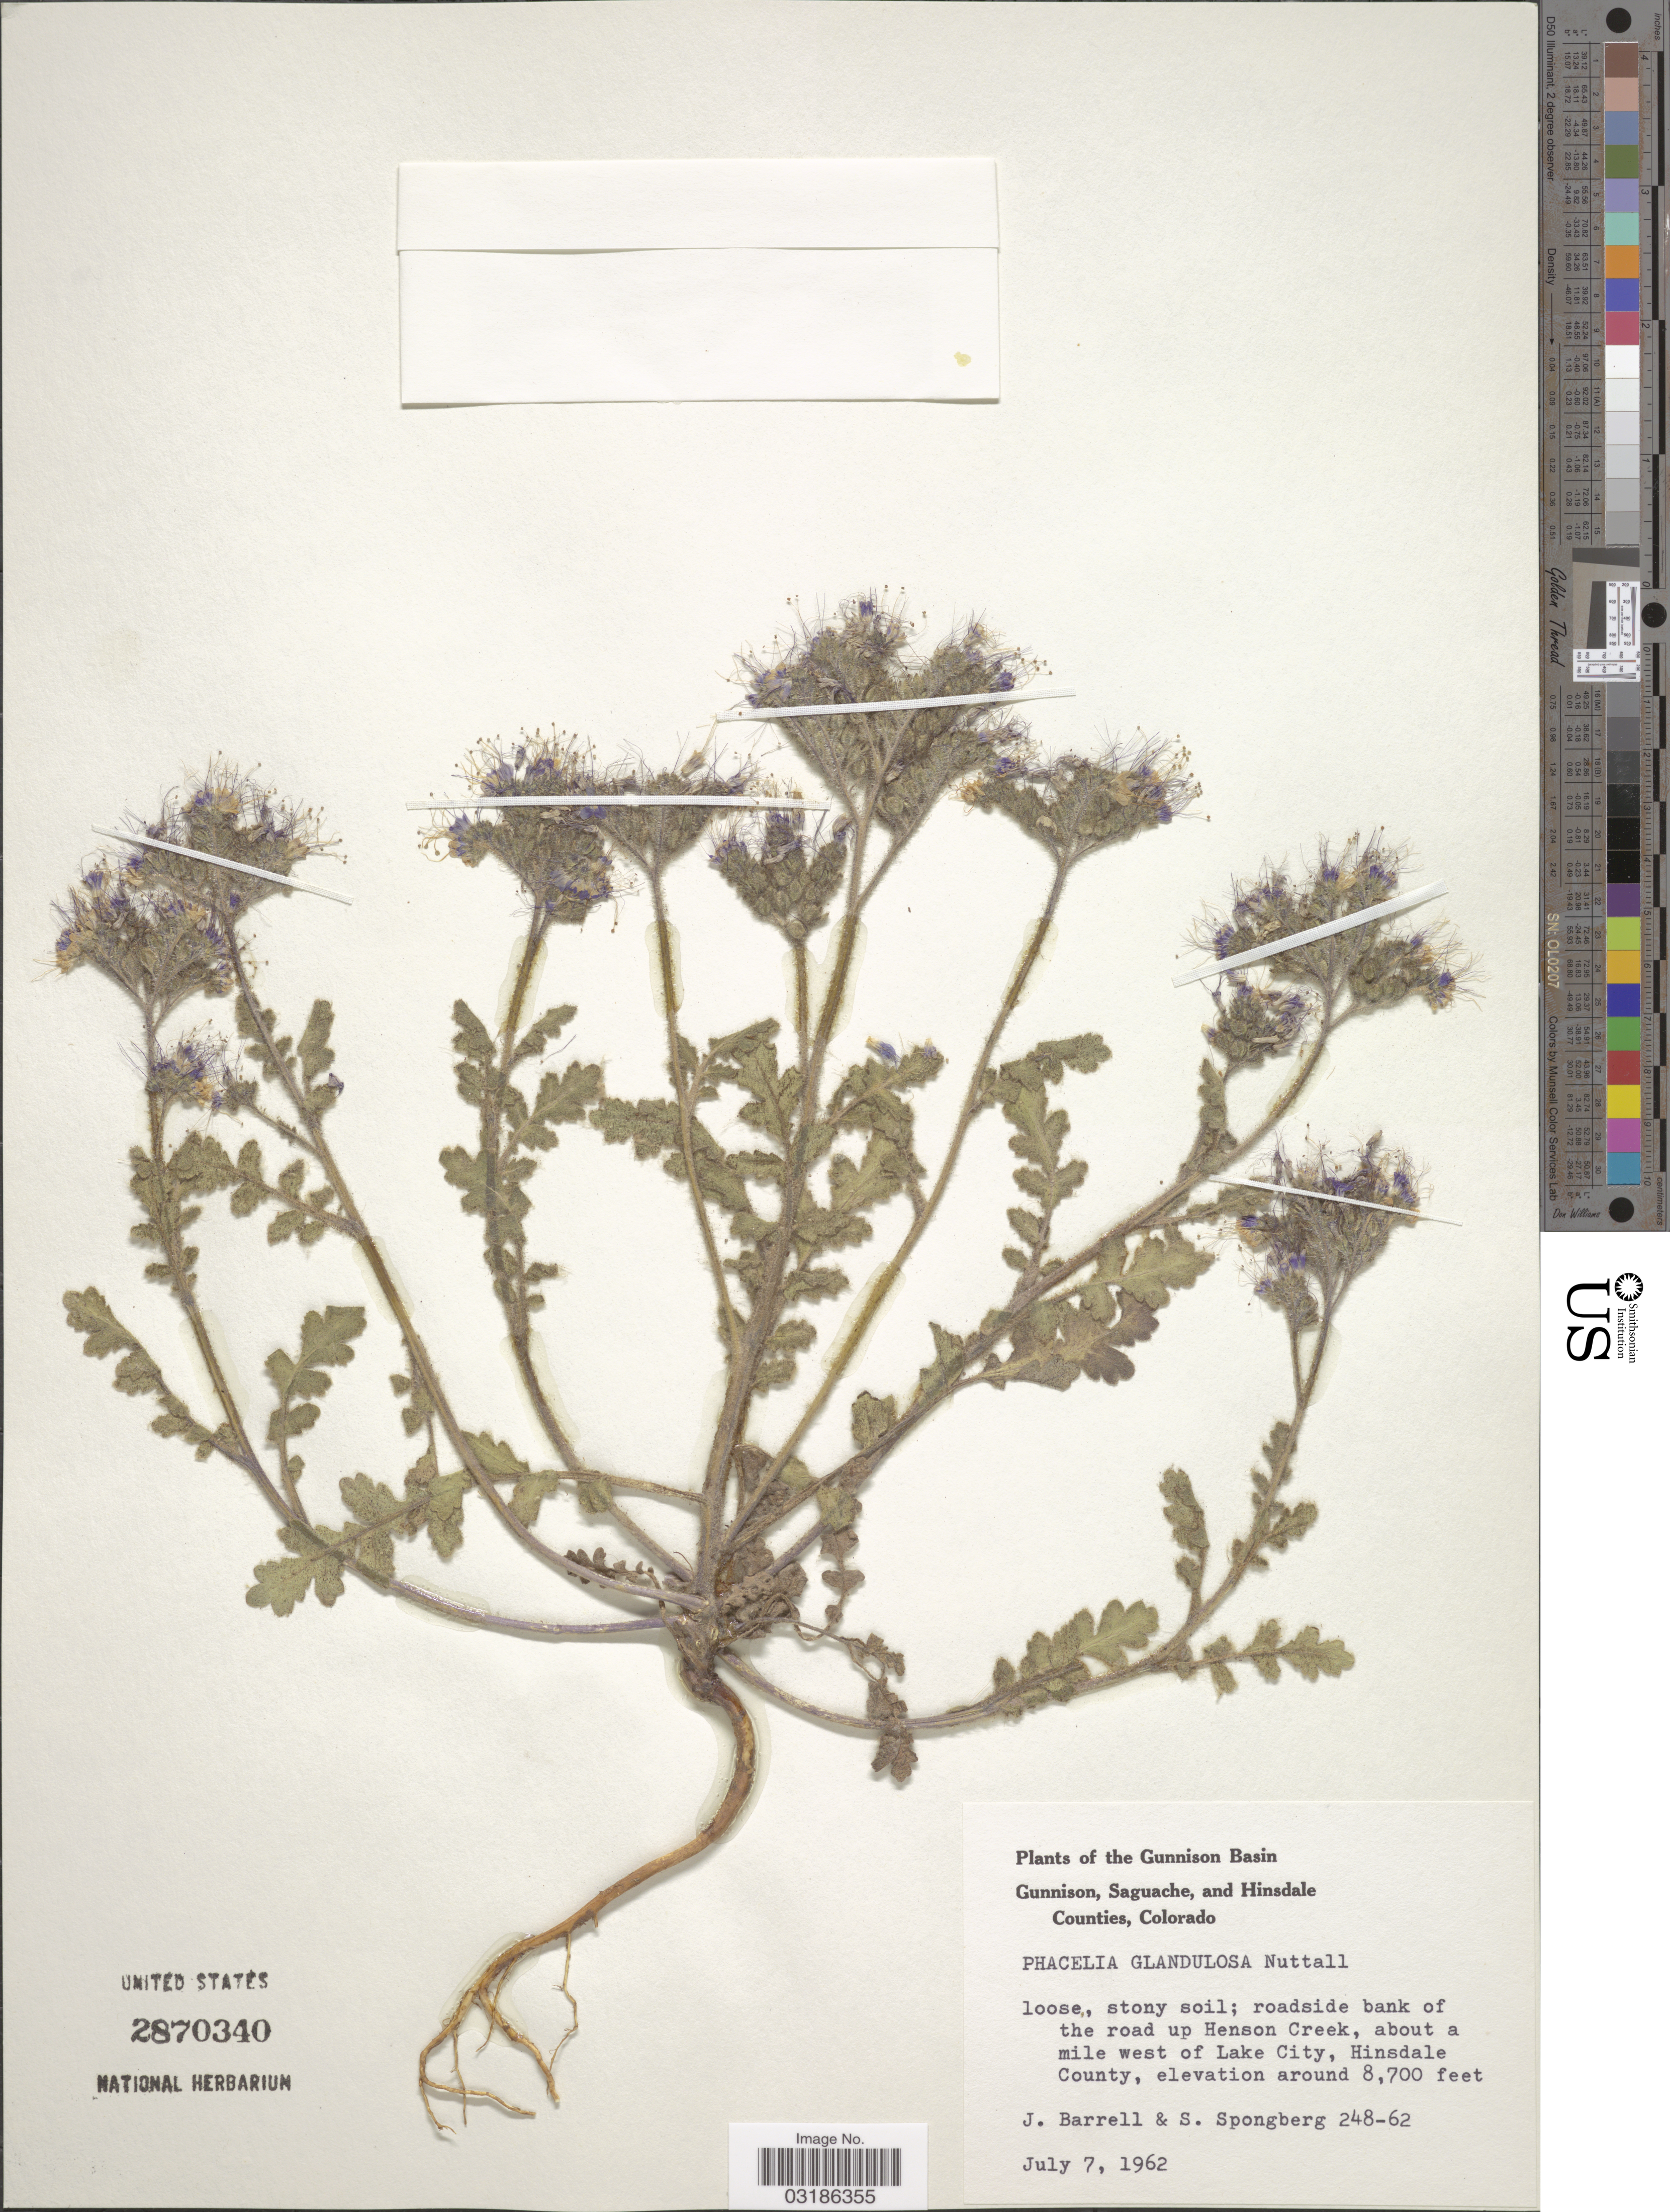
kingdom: Plantae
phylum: Tracheophyta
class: Magnoliopsida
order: Boraginales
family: Hydrophyllaceae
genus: Phacelia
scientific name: Phacelia glandulosa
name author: Nutt.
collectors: J. Barrell & S. A.Spongberg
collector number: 248-62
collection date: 1962-07-07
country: United States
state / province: Colorado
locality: Roadside bank of the road up Henson Creek, about a mile west of Lake City, Hinsdale County.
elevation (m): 2652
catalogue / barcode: US 2870340